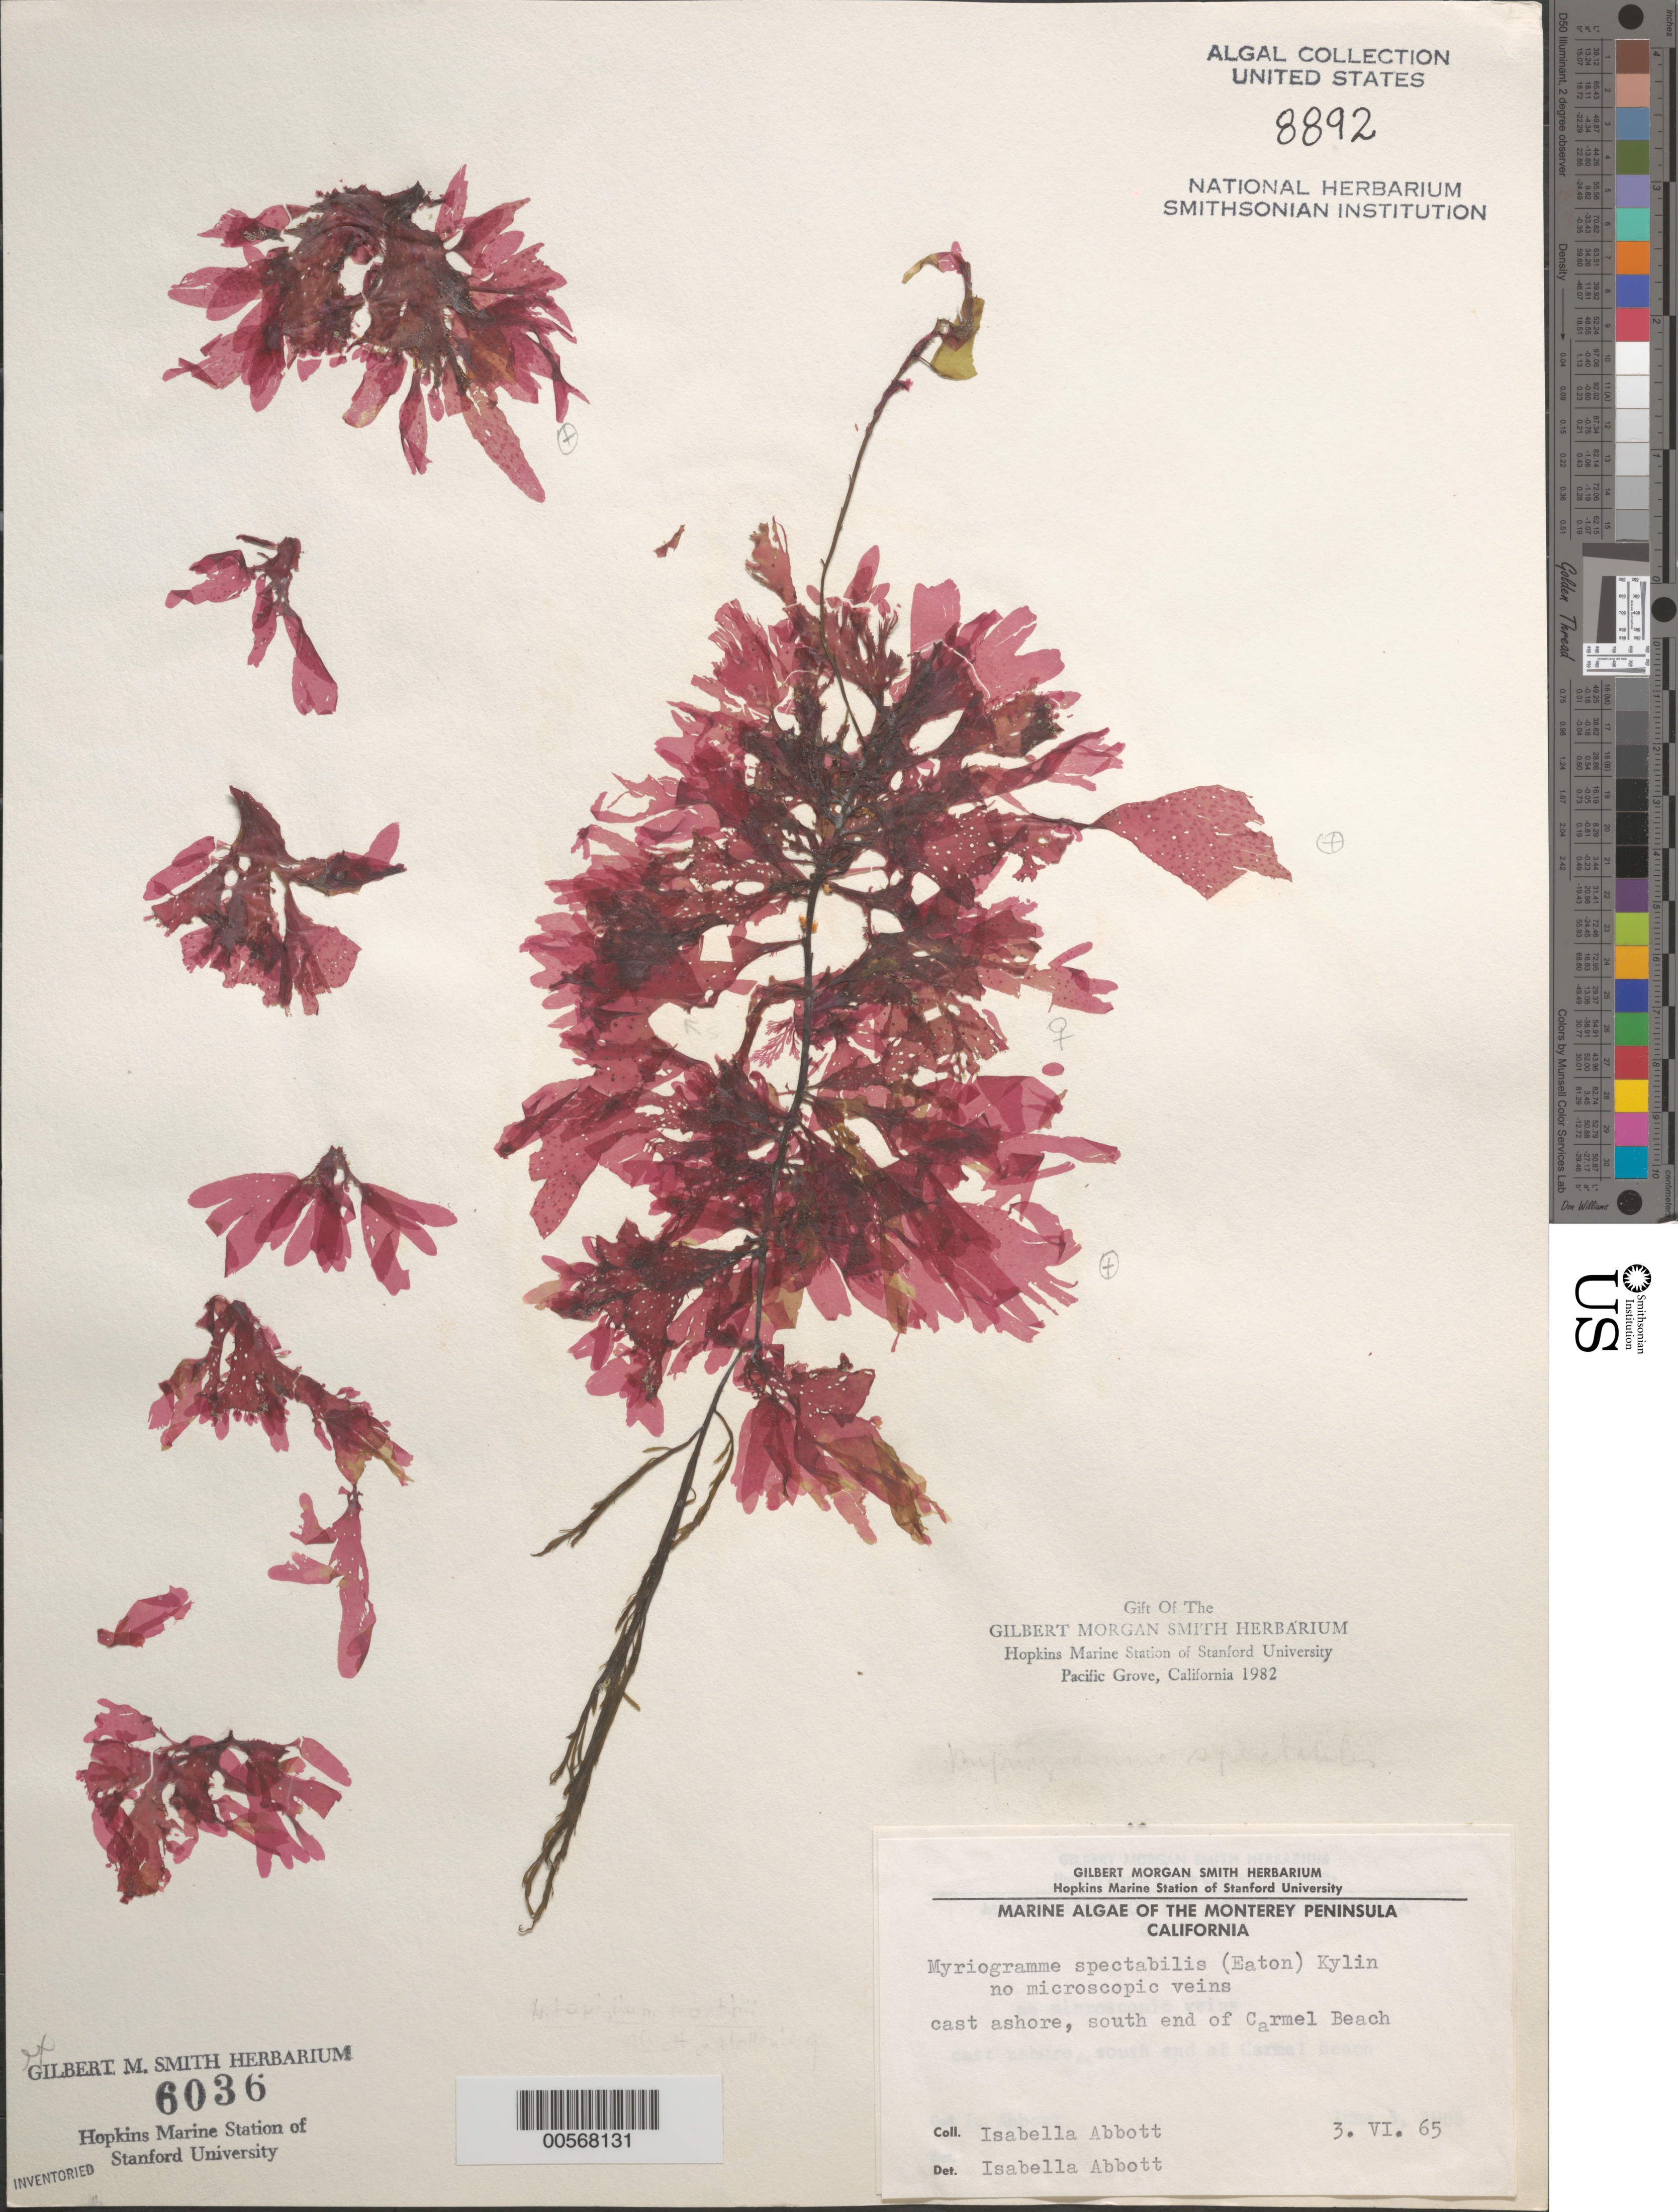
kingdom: Plantae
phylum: Rhodophyta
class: Florideophyceae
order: Ceramiales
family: Delesseriaceae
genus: Myriogramme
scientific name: Myriogramme spectabilis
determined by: Abbott, Isabella A.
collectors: I. A. Abbott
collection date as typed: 03 Jun 1965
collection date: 1965-06-03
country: United States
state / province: California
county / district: Monterey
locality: Carmel Beach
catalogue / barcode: US 8892